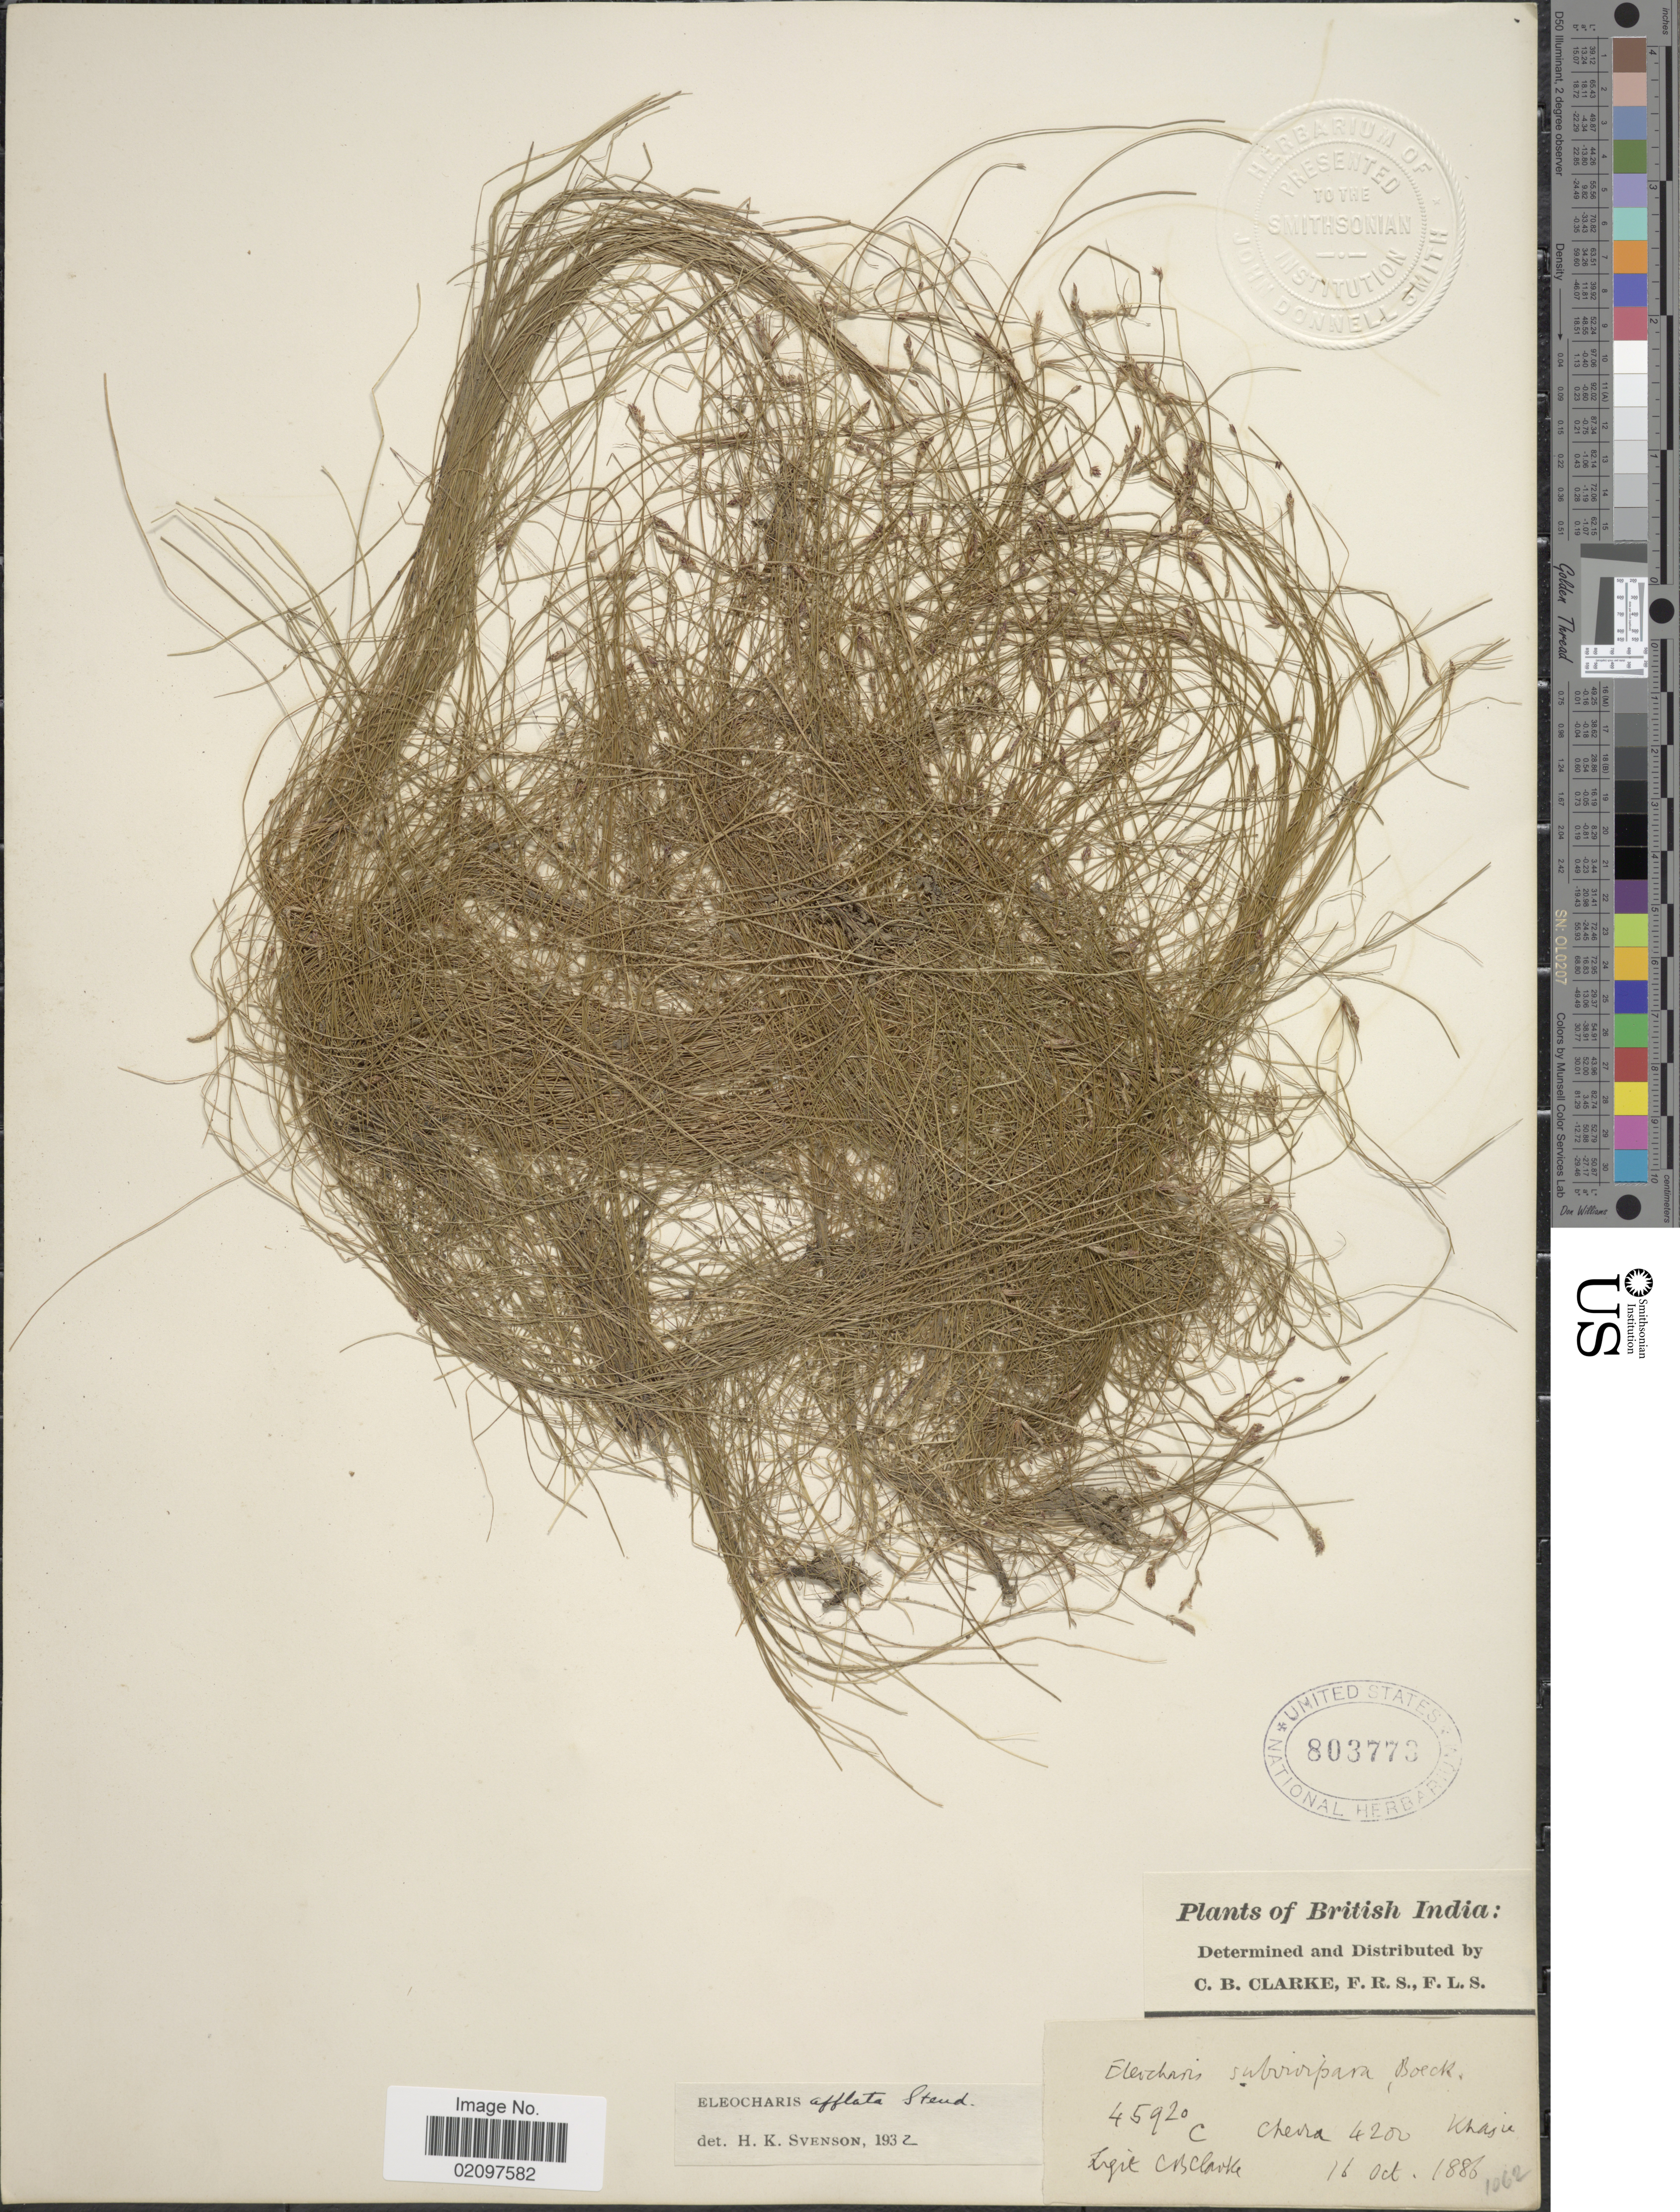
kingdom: Plantae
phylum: Tracheophyta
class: Liliopsida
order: Poales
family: Cyperaceae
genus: Eleocharis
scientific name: Eleocharis congesta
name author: D. Don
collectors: C. B. Clarke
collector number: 45920C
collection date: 1886-10-16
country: India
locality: British India, Chevra, Khasia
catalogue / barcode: US 803773